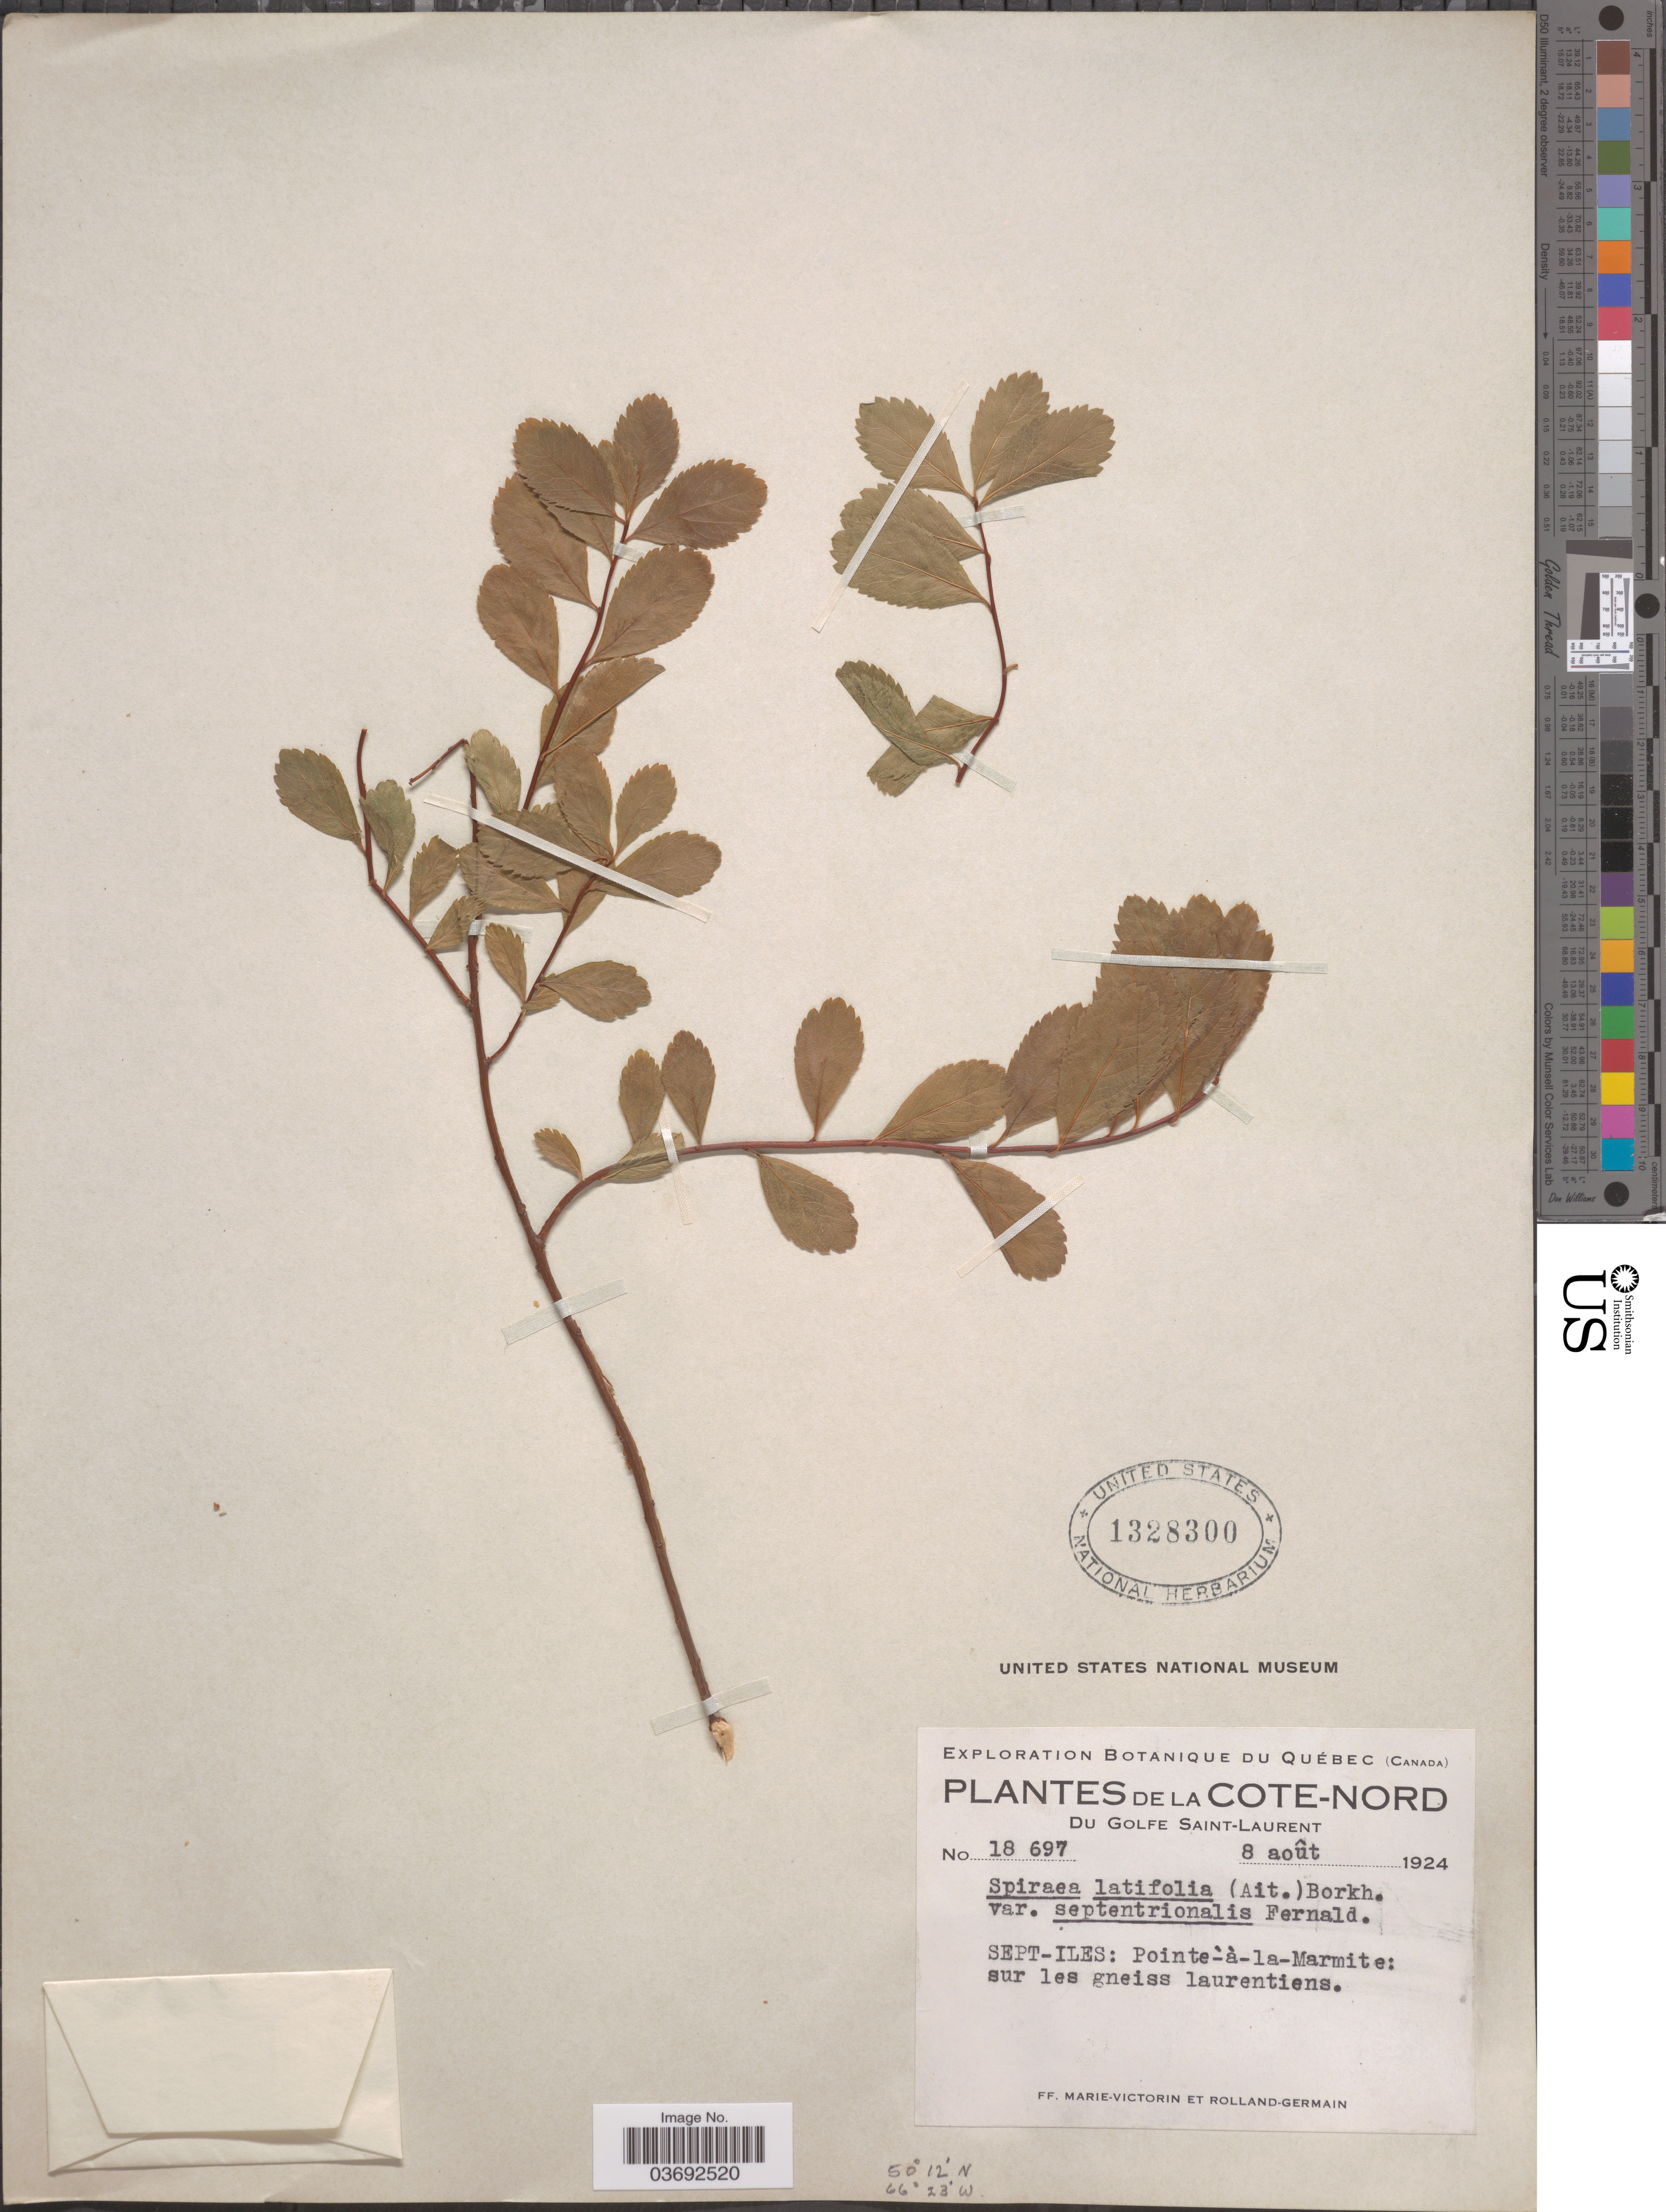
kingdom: Plantae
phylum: Tracheophyta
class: Magnoliopsida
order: Rosales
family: Rosaceae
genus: Spiraea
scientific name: Spiraea latifolia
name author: Borkh.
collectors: F. Marie-Victorin & Rolland-Germain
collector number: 18697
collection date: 1924-08-08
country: Canada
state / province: Quebec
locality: Cote-Nord du Golfe Saint-Laurent. Sept-Iles: point-à-la-Marmite.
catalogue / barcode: US 1328300